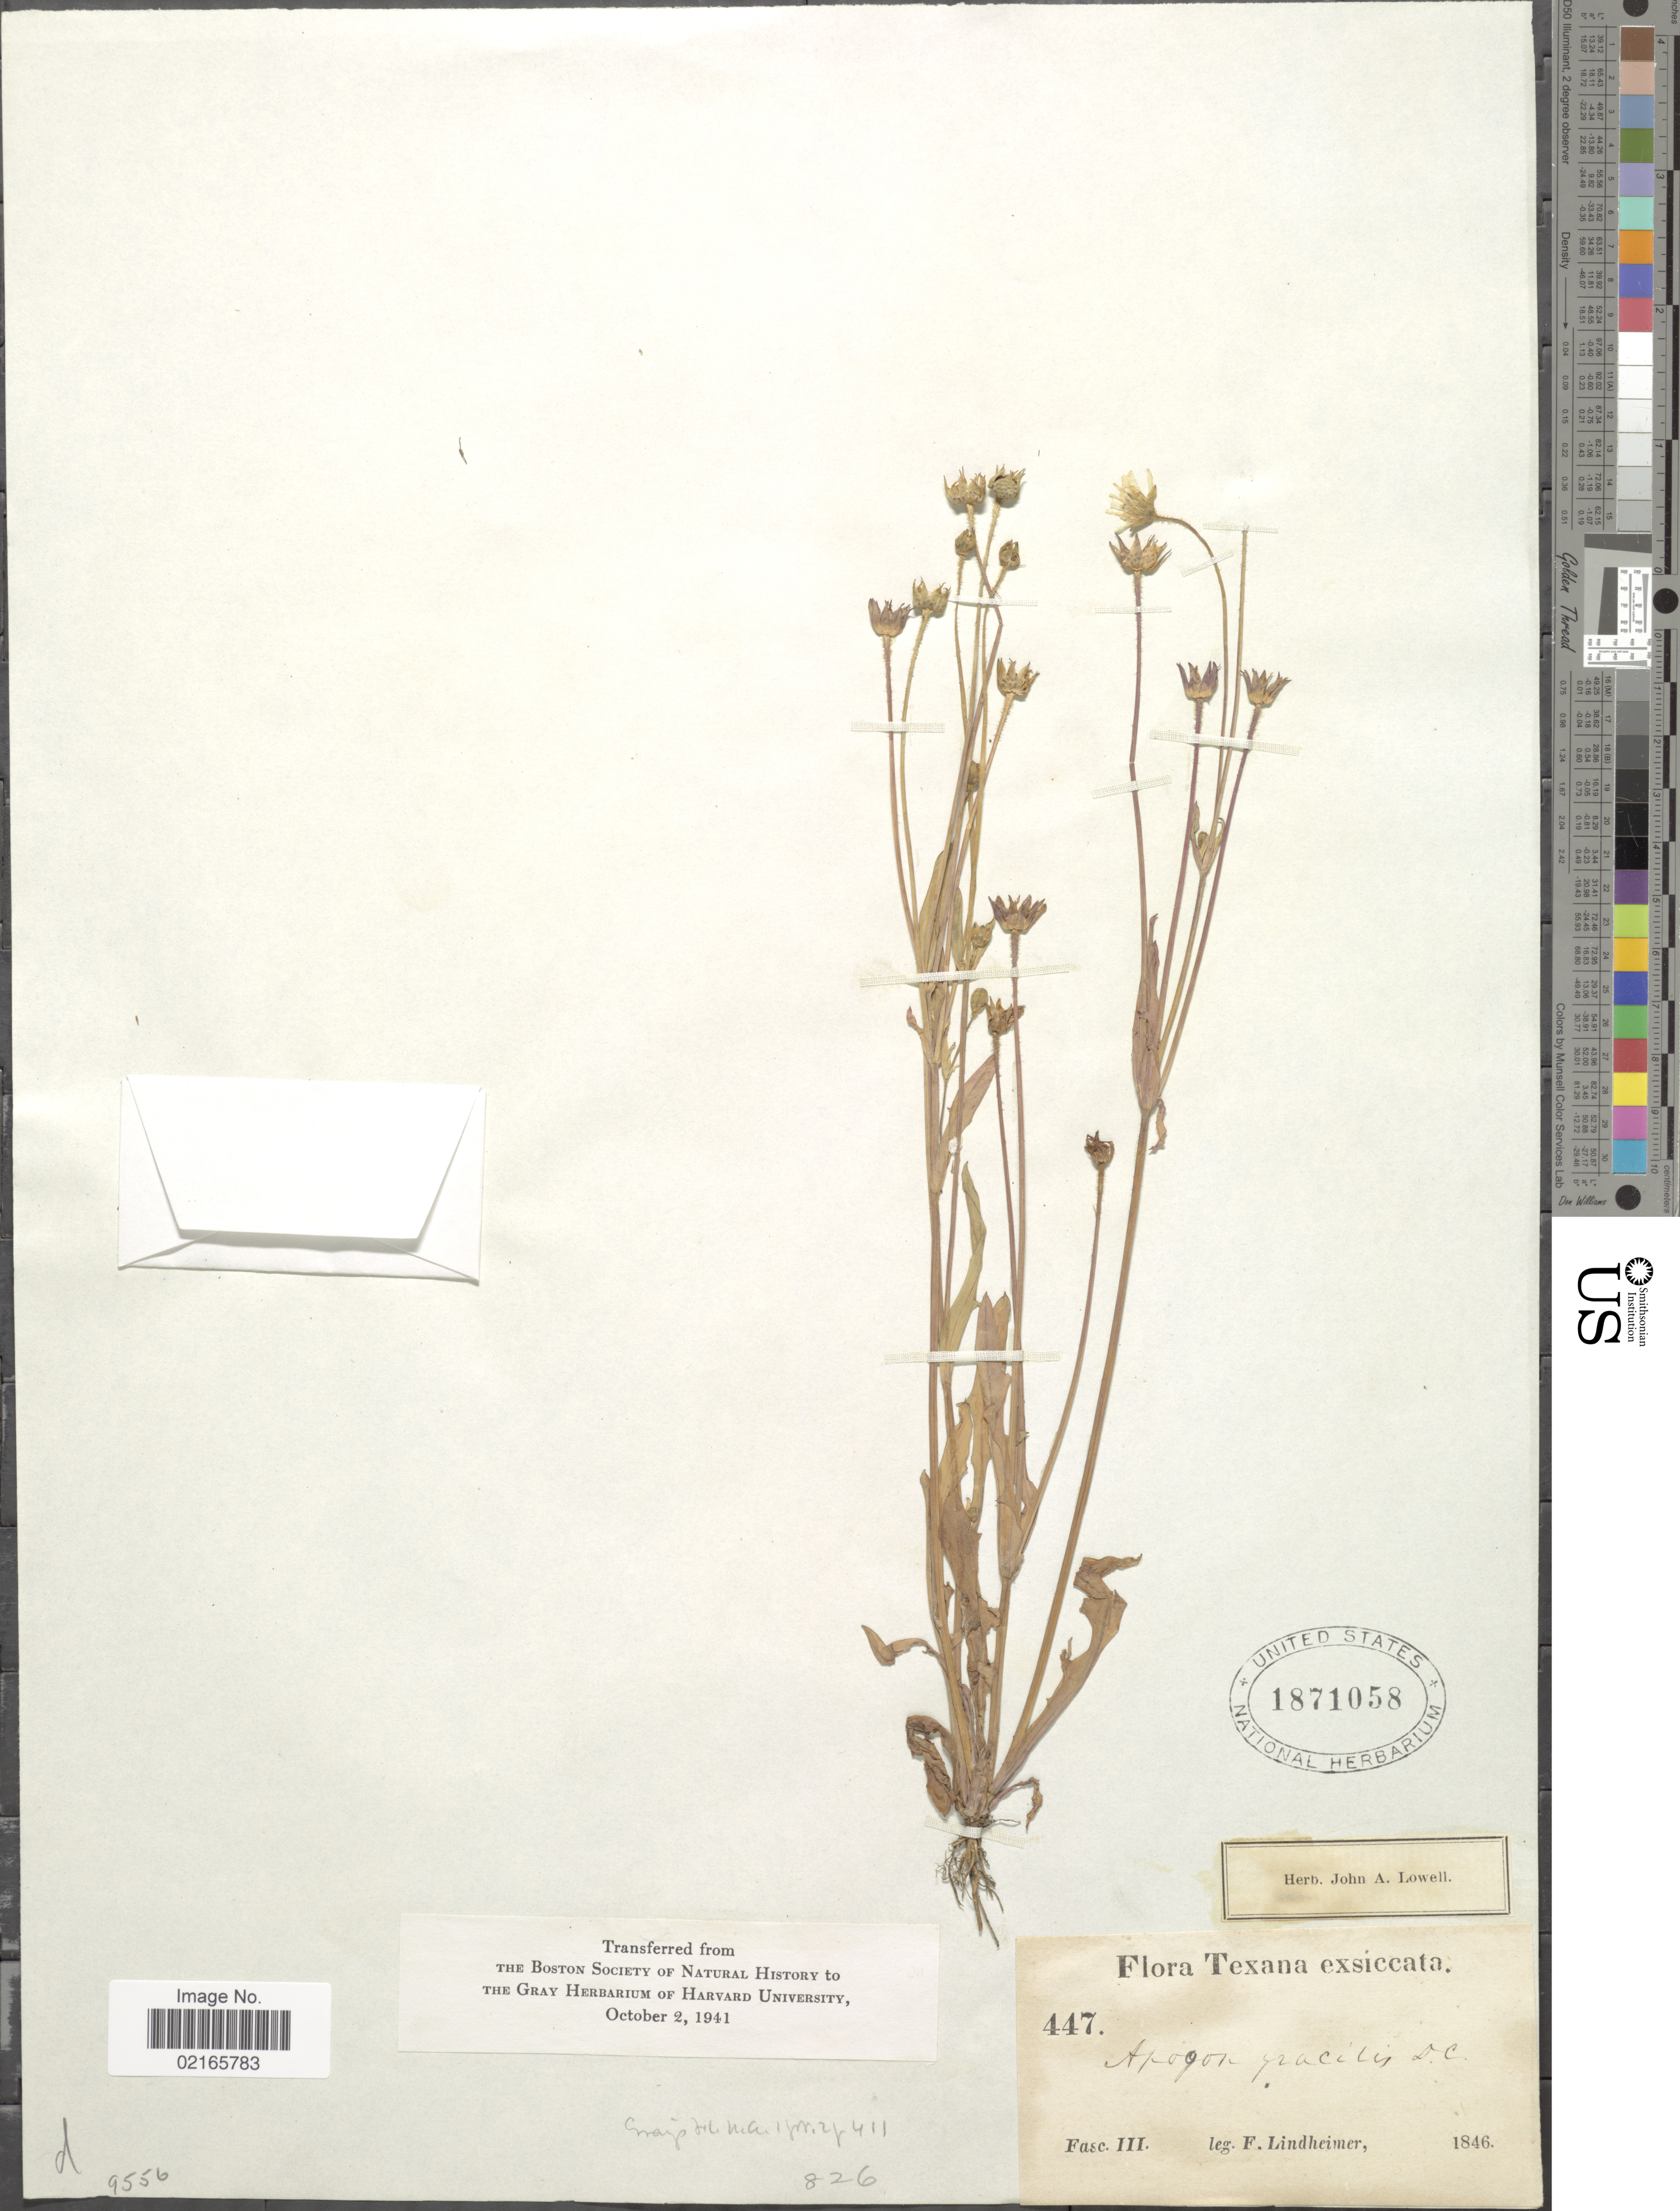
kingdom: Plantae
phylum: Tracheophyta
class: Magnoliopsida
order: Asterales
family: Asteraceae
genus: Krigia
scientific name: Krigia cespitosa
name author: (Raf.) K.L. Chambers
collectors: F. Lindheimer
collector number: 447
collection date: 1846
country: United States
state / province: Texas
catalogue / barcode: US 1871058